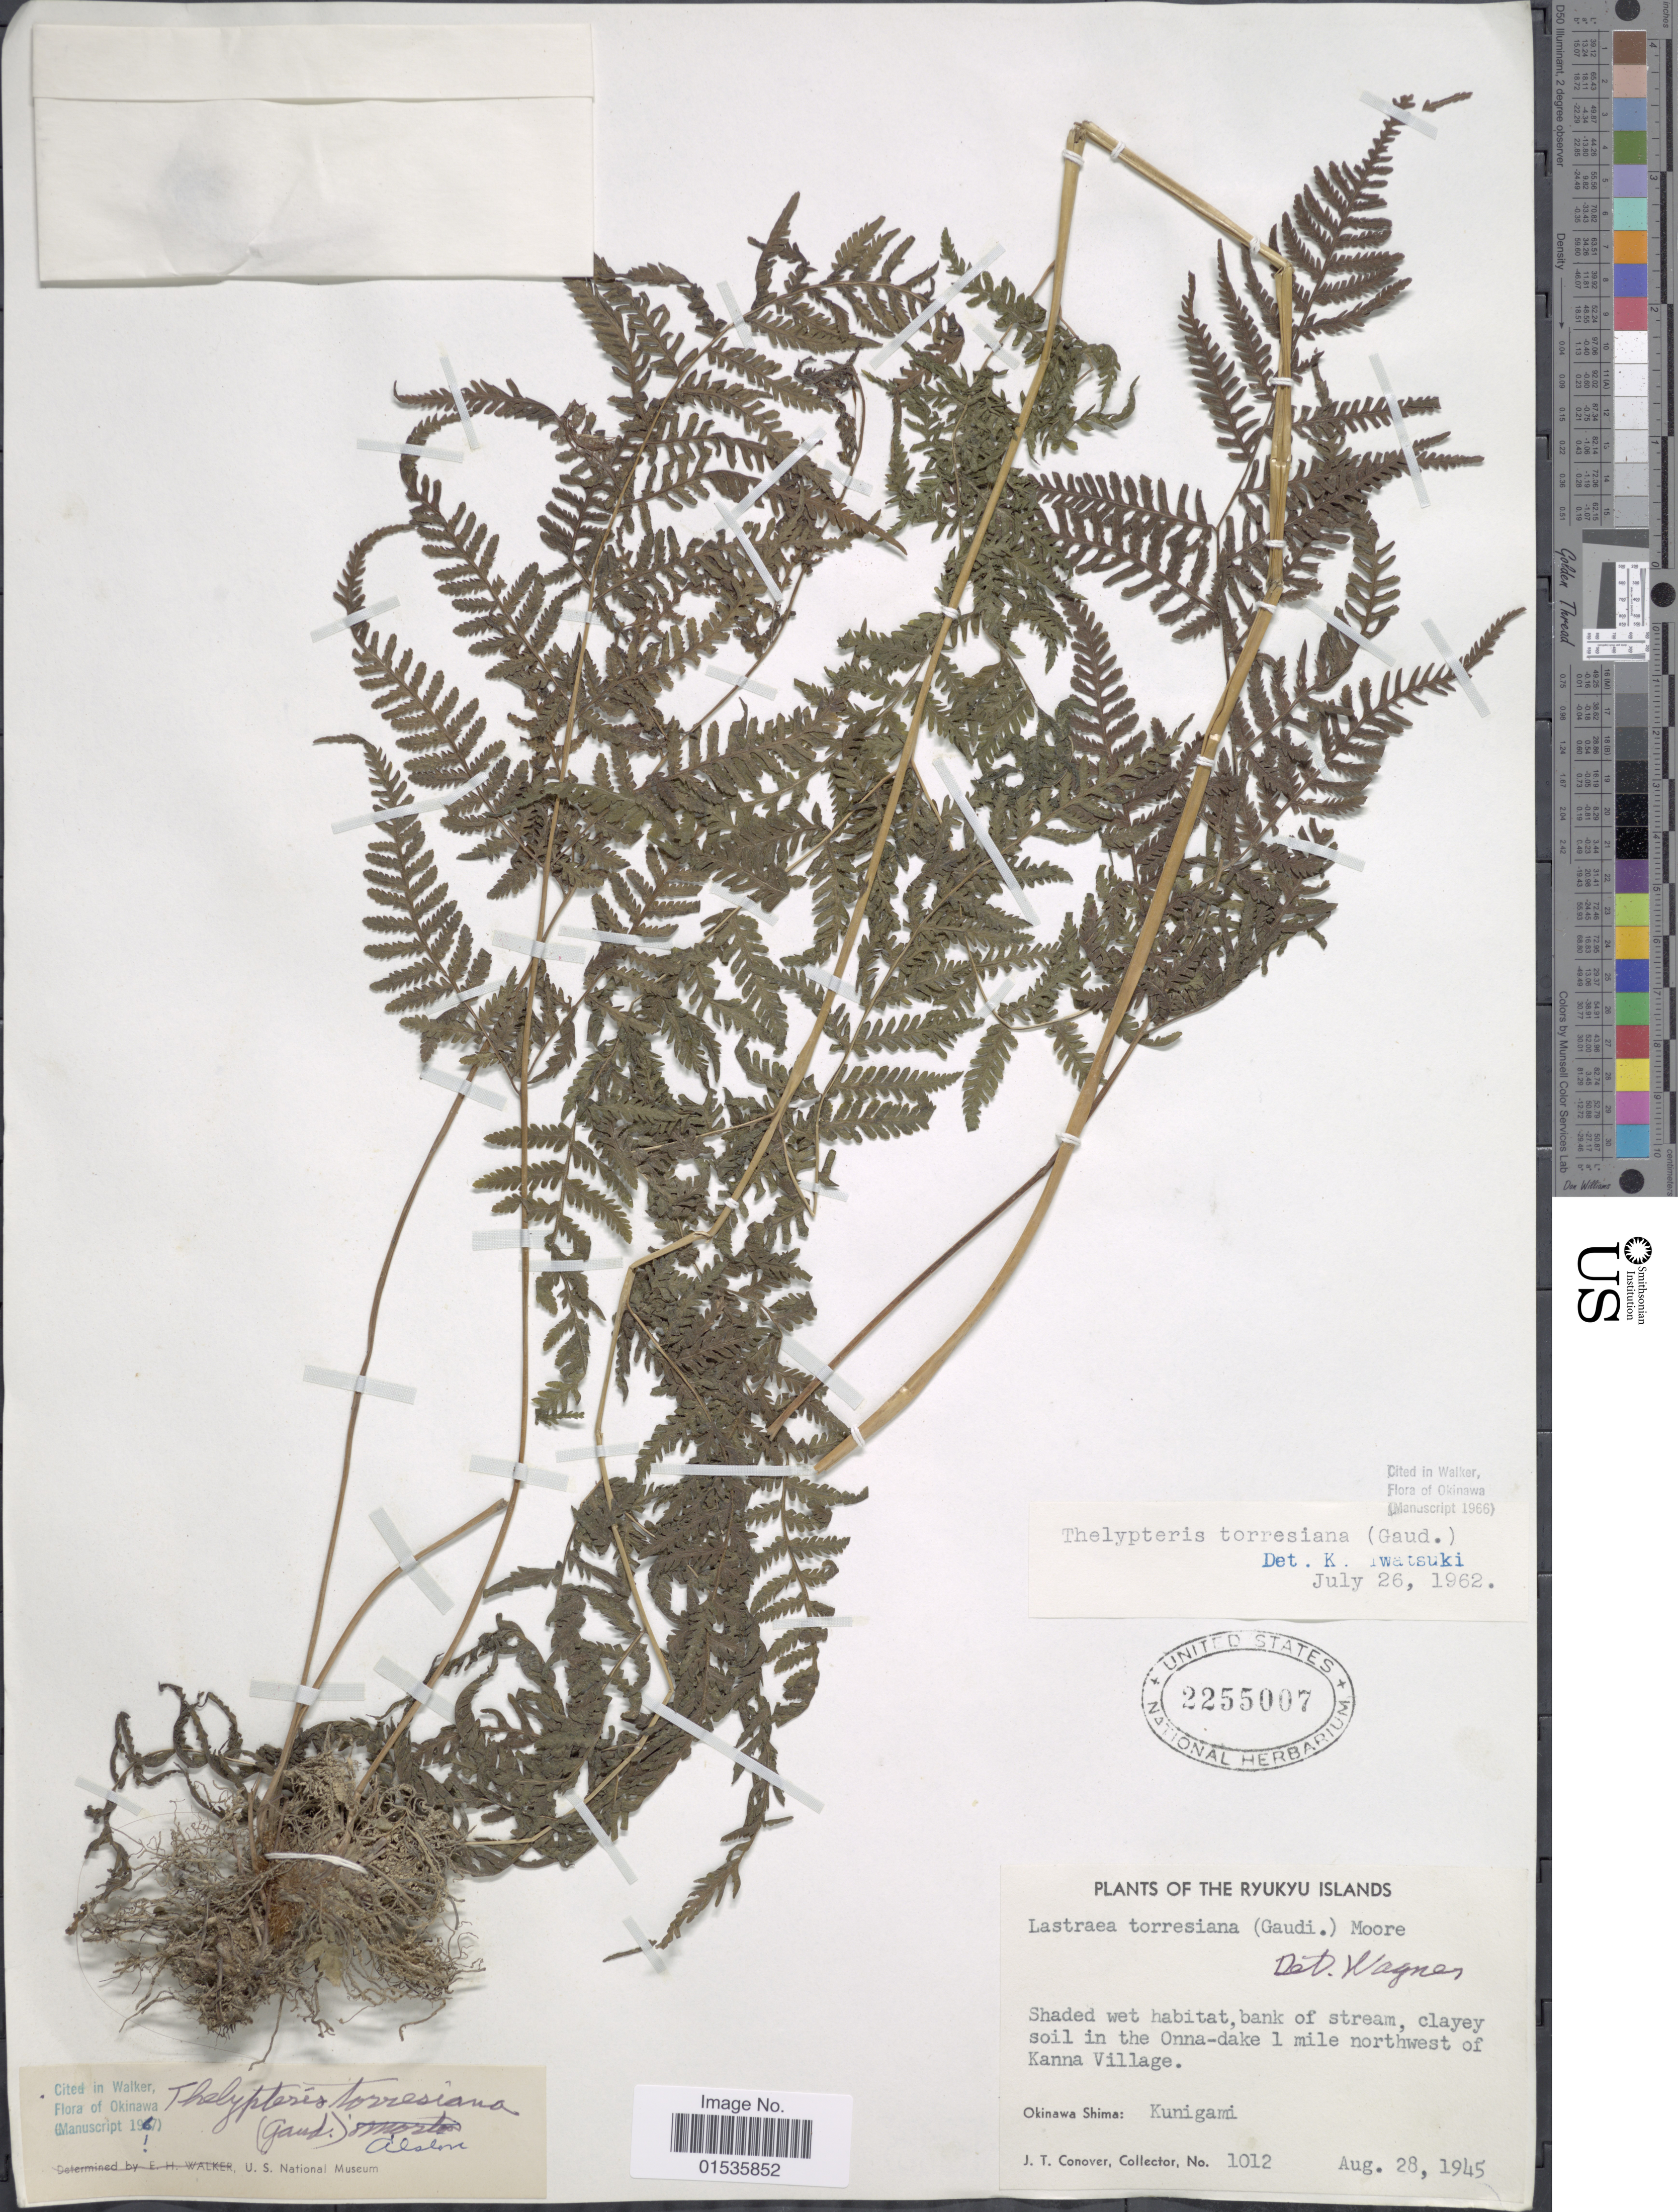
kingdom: Plantae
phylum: Tracheophyta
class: Polypodiopsida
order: Polypodiales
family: Thelypteridaceae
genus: Macrothelypteris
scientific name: Macrothelypteris torresiana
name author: (Gaudich.) Ching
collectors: J. T. Conover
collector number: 1012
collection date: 1945-08-28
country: Japan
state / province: Okinawa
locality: Ryukyu Islands. In the Onna-dake 1 mile northwest of Kanna Village, Okinawa Shima: Kunigami.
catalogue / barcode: US 2255007